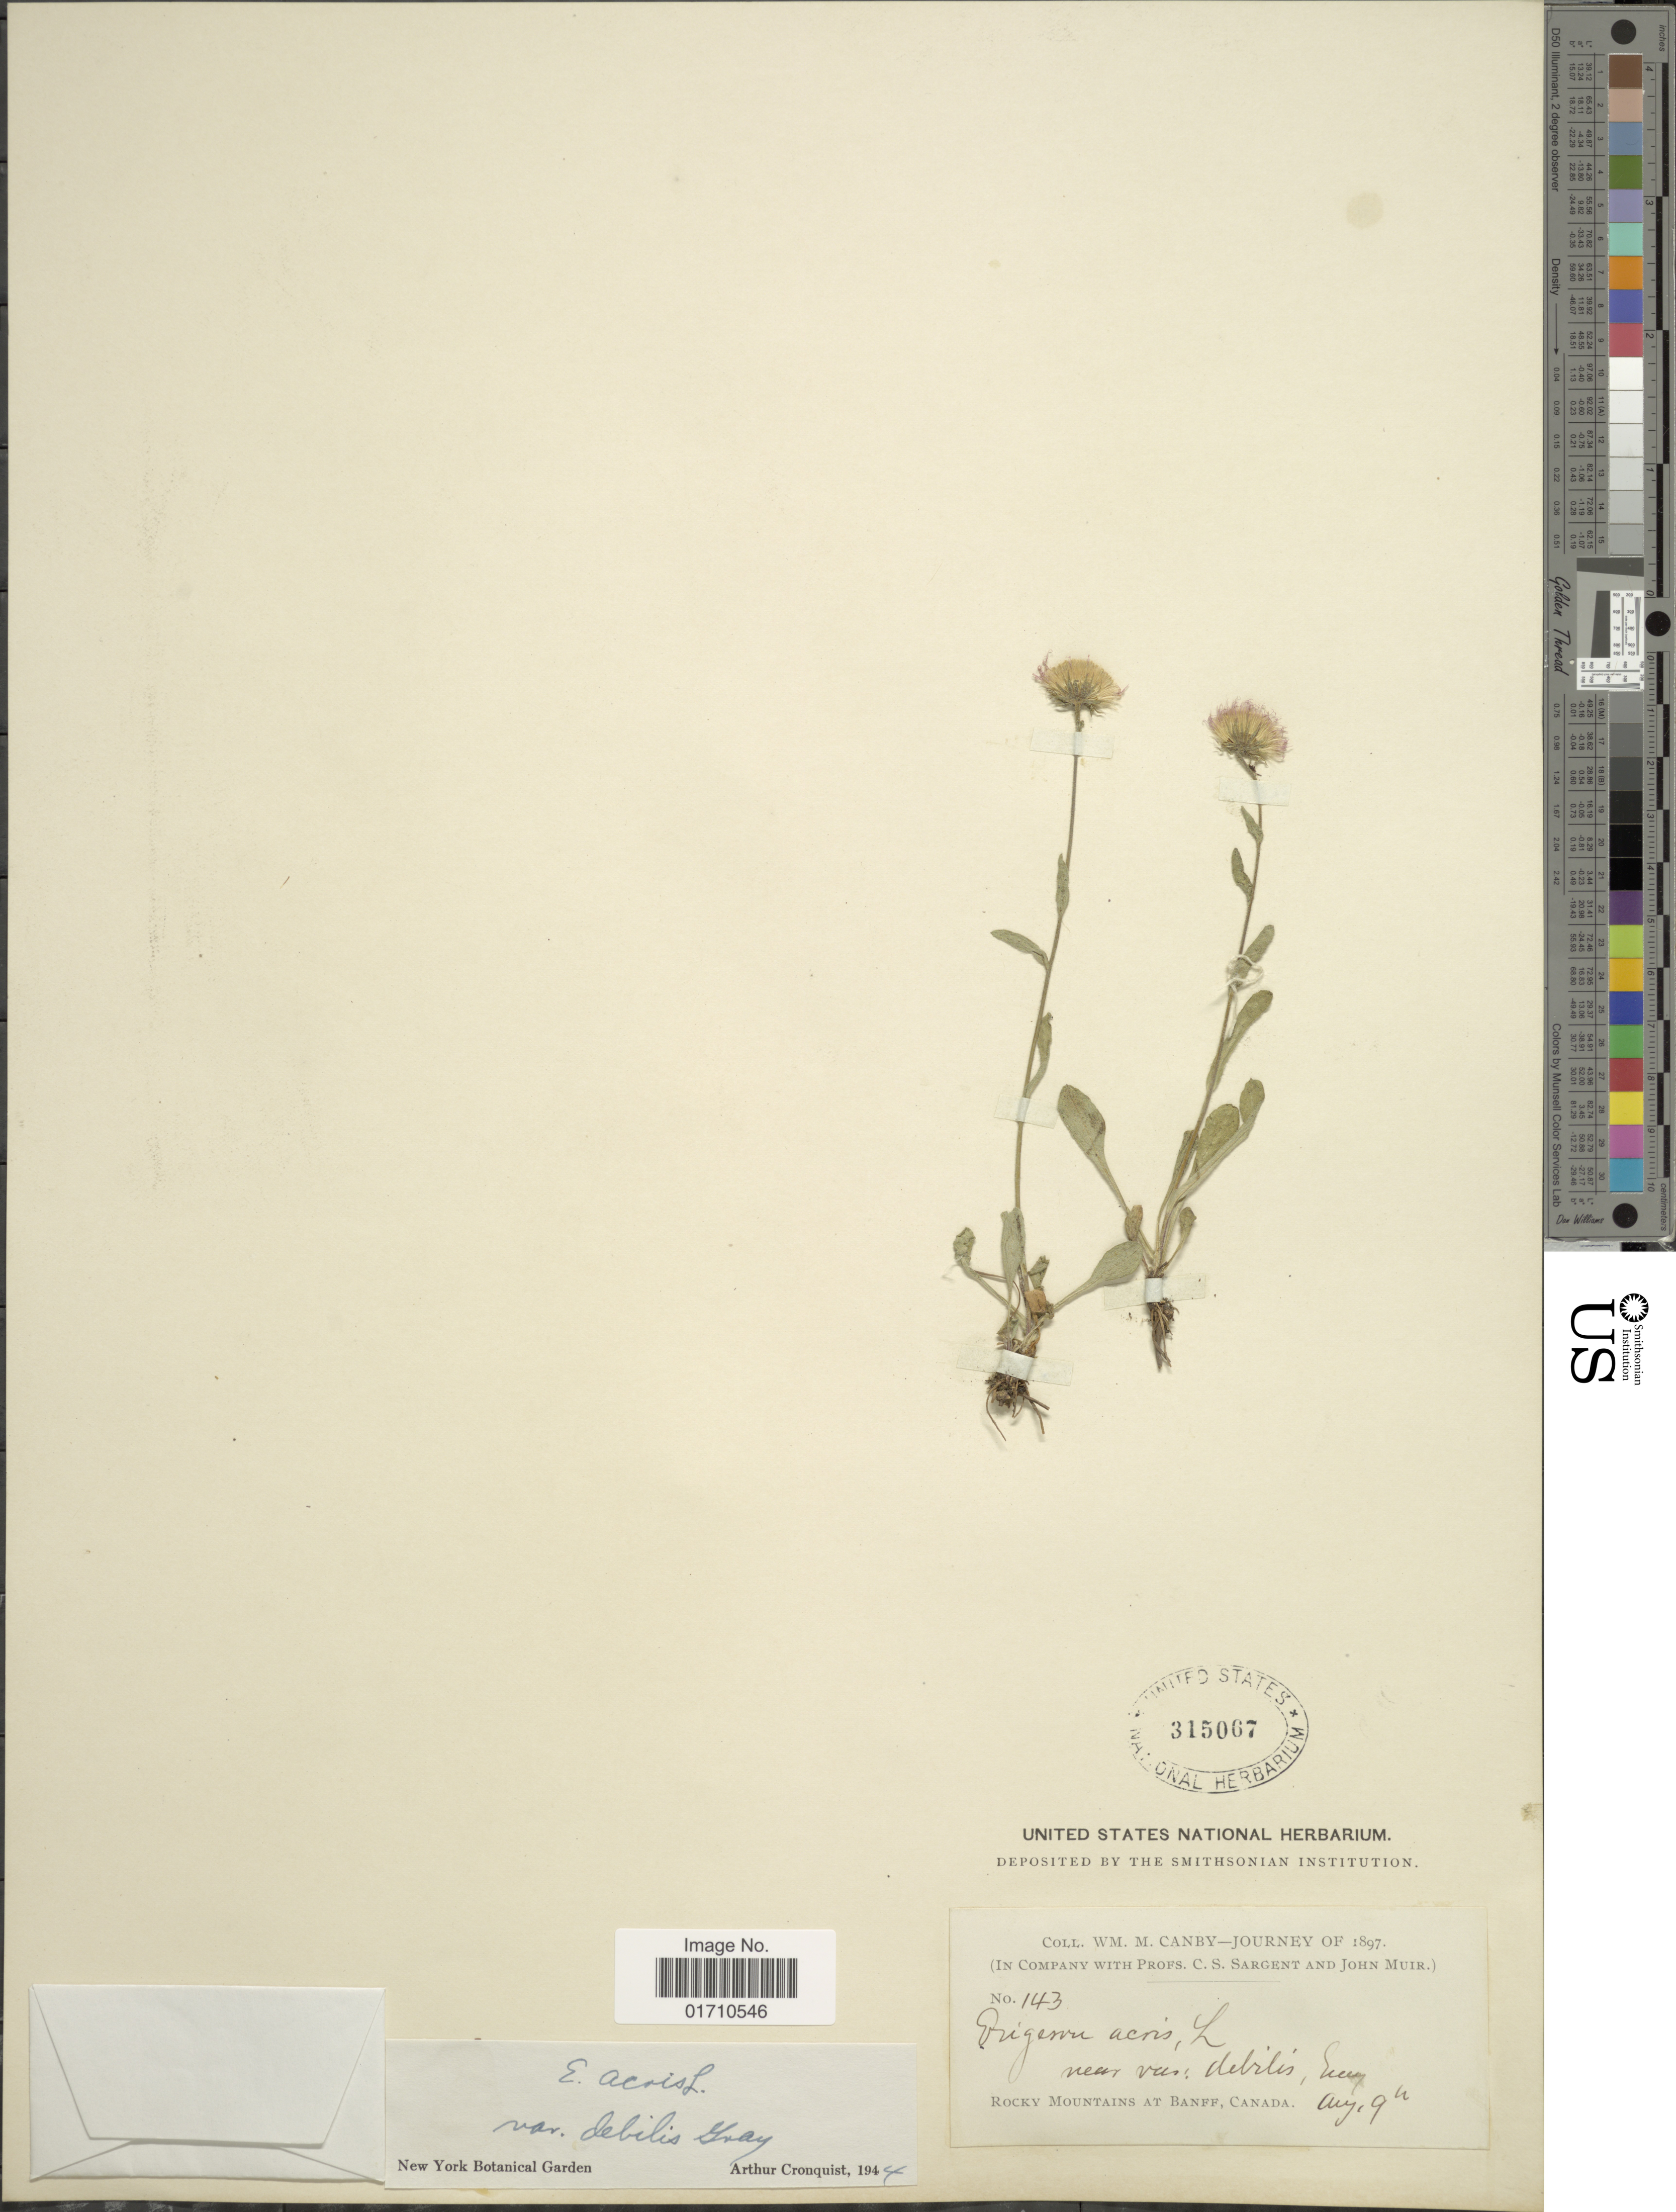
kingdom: Plantae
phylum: Tracheophyta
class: Magnoliopsida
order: Asterales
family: Asteraceae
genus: Erigeron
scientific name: Erigeron acris var. debilis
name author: A. Gray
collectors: W. M. Canby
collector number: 143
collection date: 1897-08-09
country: Canada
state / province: Alberta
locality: Rocky Mountains at Banff.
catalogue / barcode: US 315067